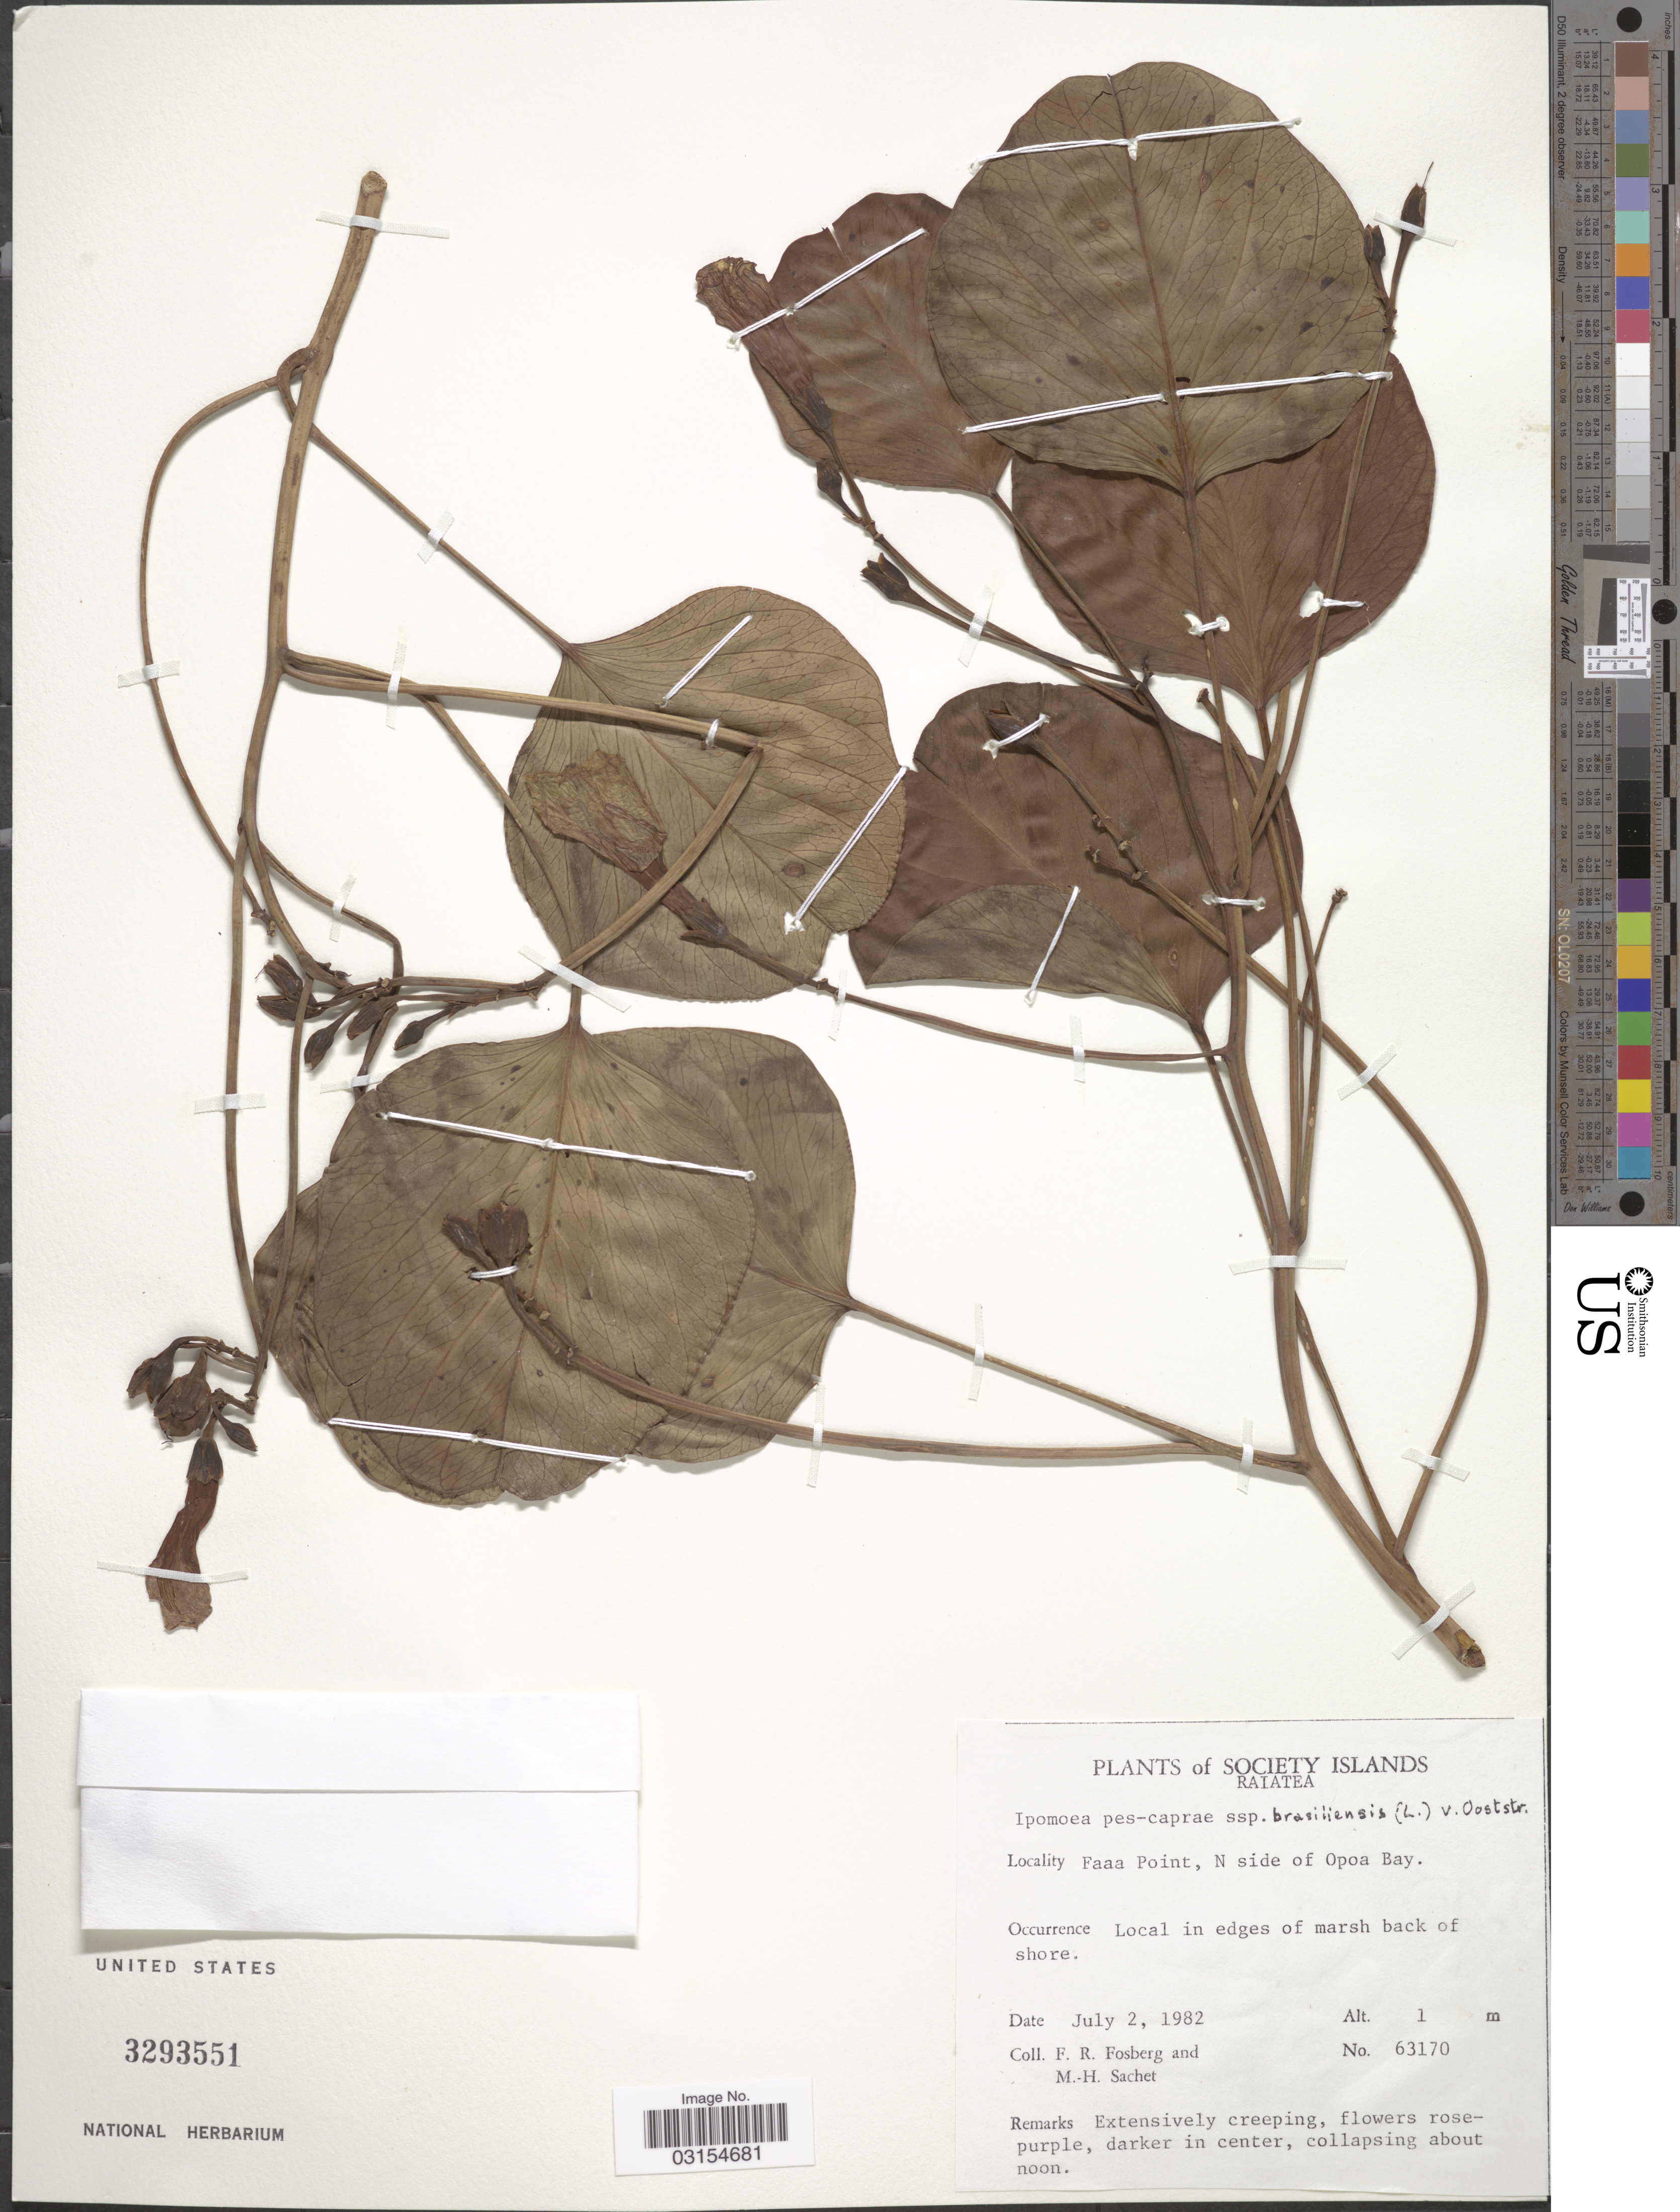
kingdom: Plantae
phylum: Tracheophyta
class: Magnoliopsida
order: Solanales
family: Convolvulaceae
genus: Ipomoea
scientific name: Ipomoea pes-caprae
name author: (L.) R. Br.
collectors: F. R. Fosberg & M.-H. Sachet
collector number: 63170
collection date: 1982-07-02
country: French Polynesia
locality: Society Islands, Raiatea, Faaa Point, N side of Opoa Bay.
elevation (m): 1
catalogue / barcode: US 3293551